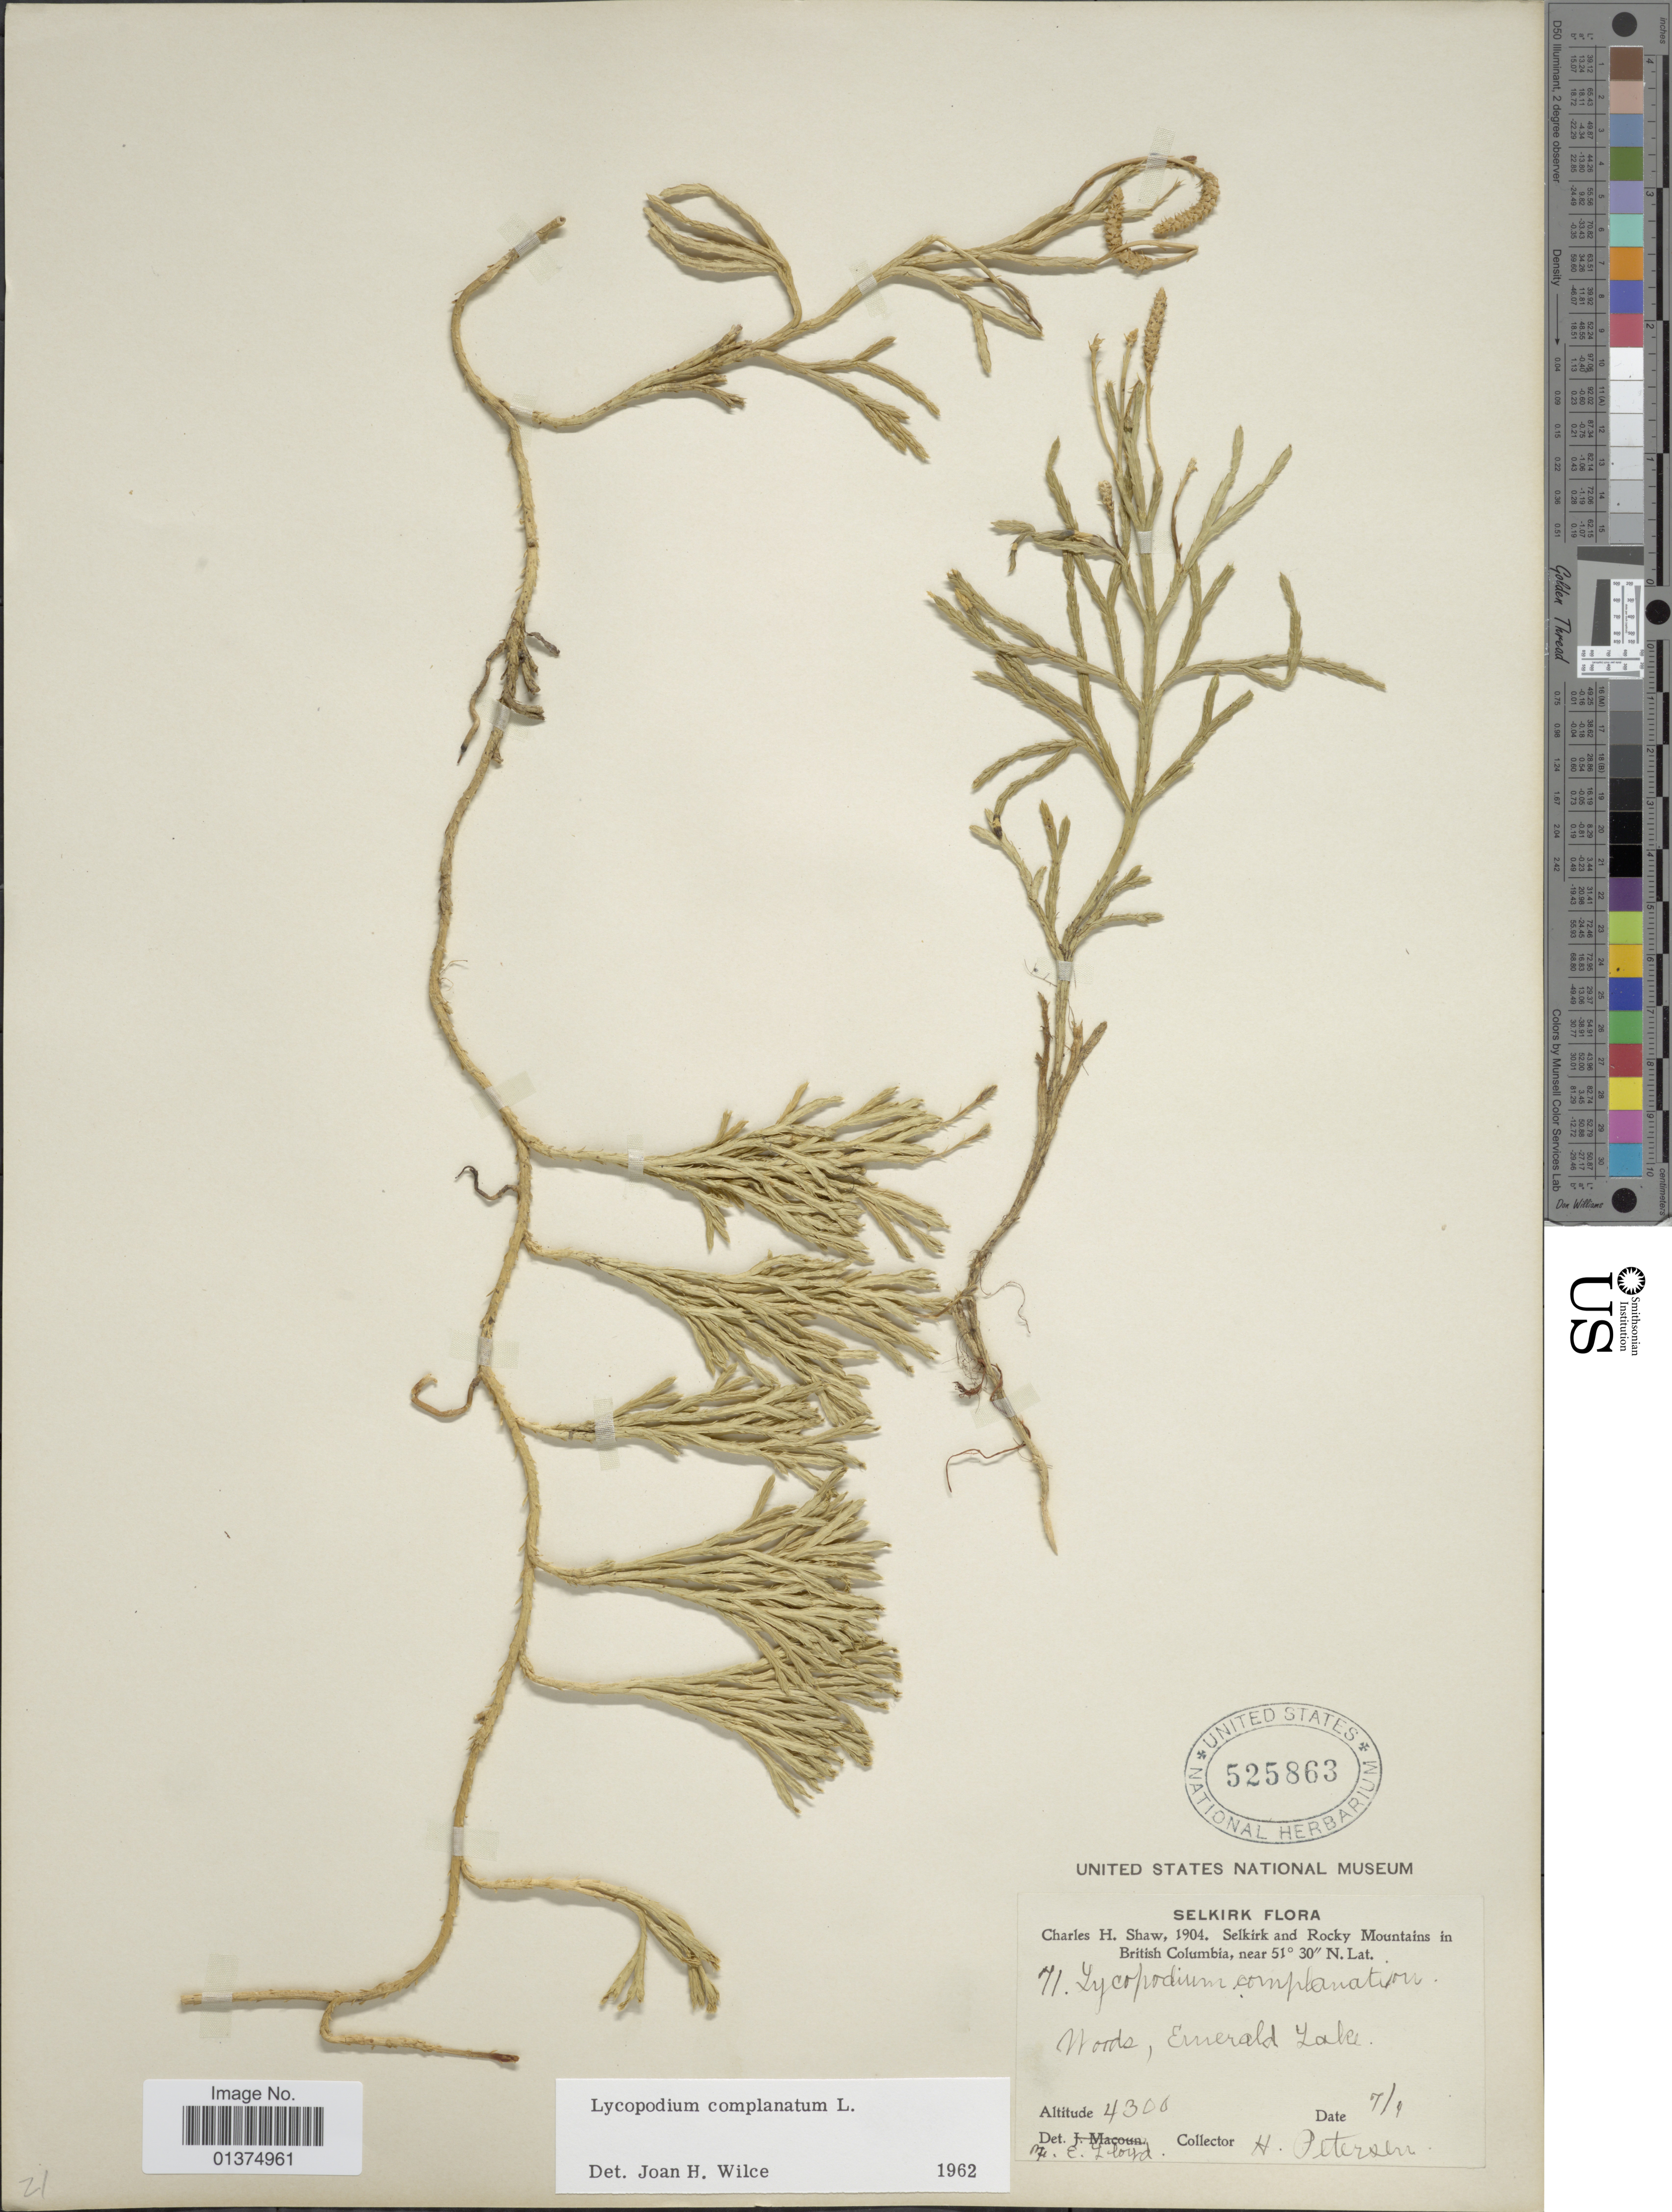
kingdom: Plantae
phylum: Tracheophyta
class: Lycopodiopsida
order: Lycopodiales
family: Lycopodiaceae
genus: Diphasiastrum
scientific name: Diphasiastrum complanatum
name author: (L.) Holub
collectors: H. Peterson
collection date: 1904-09-07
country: Canada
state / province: British Columbia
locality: Selkirk and Rocky Mountains, Woods, near Emerald Lake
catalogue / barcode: US 525863